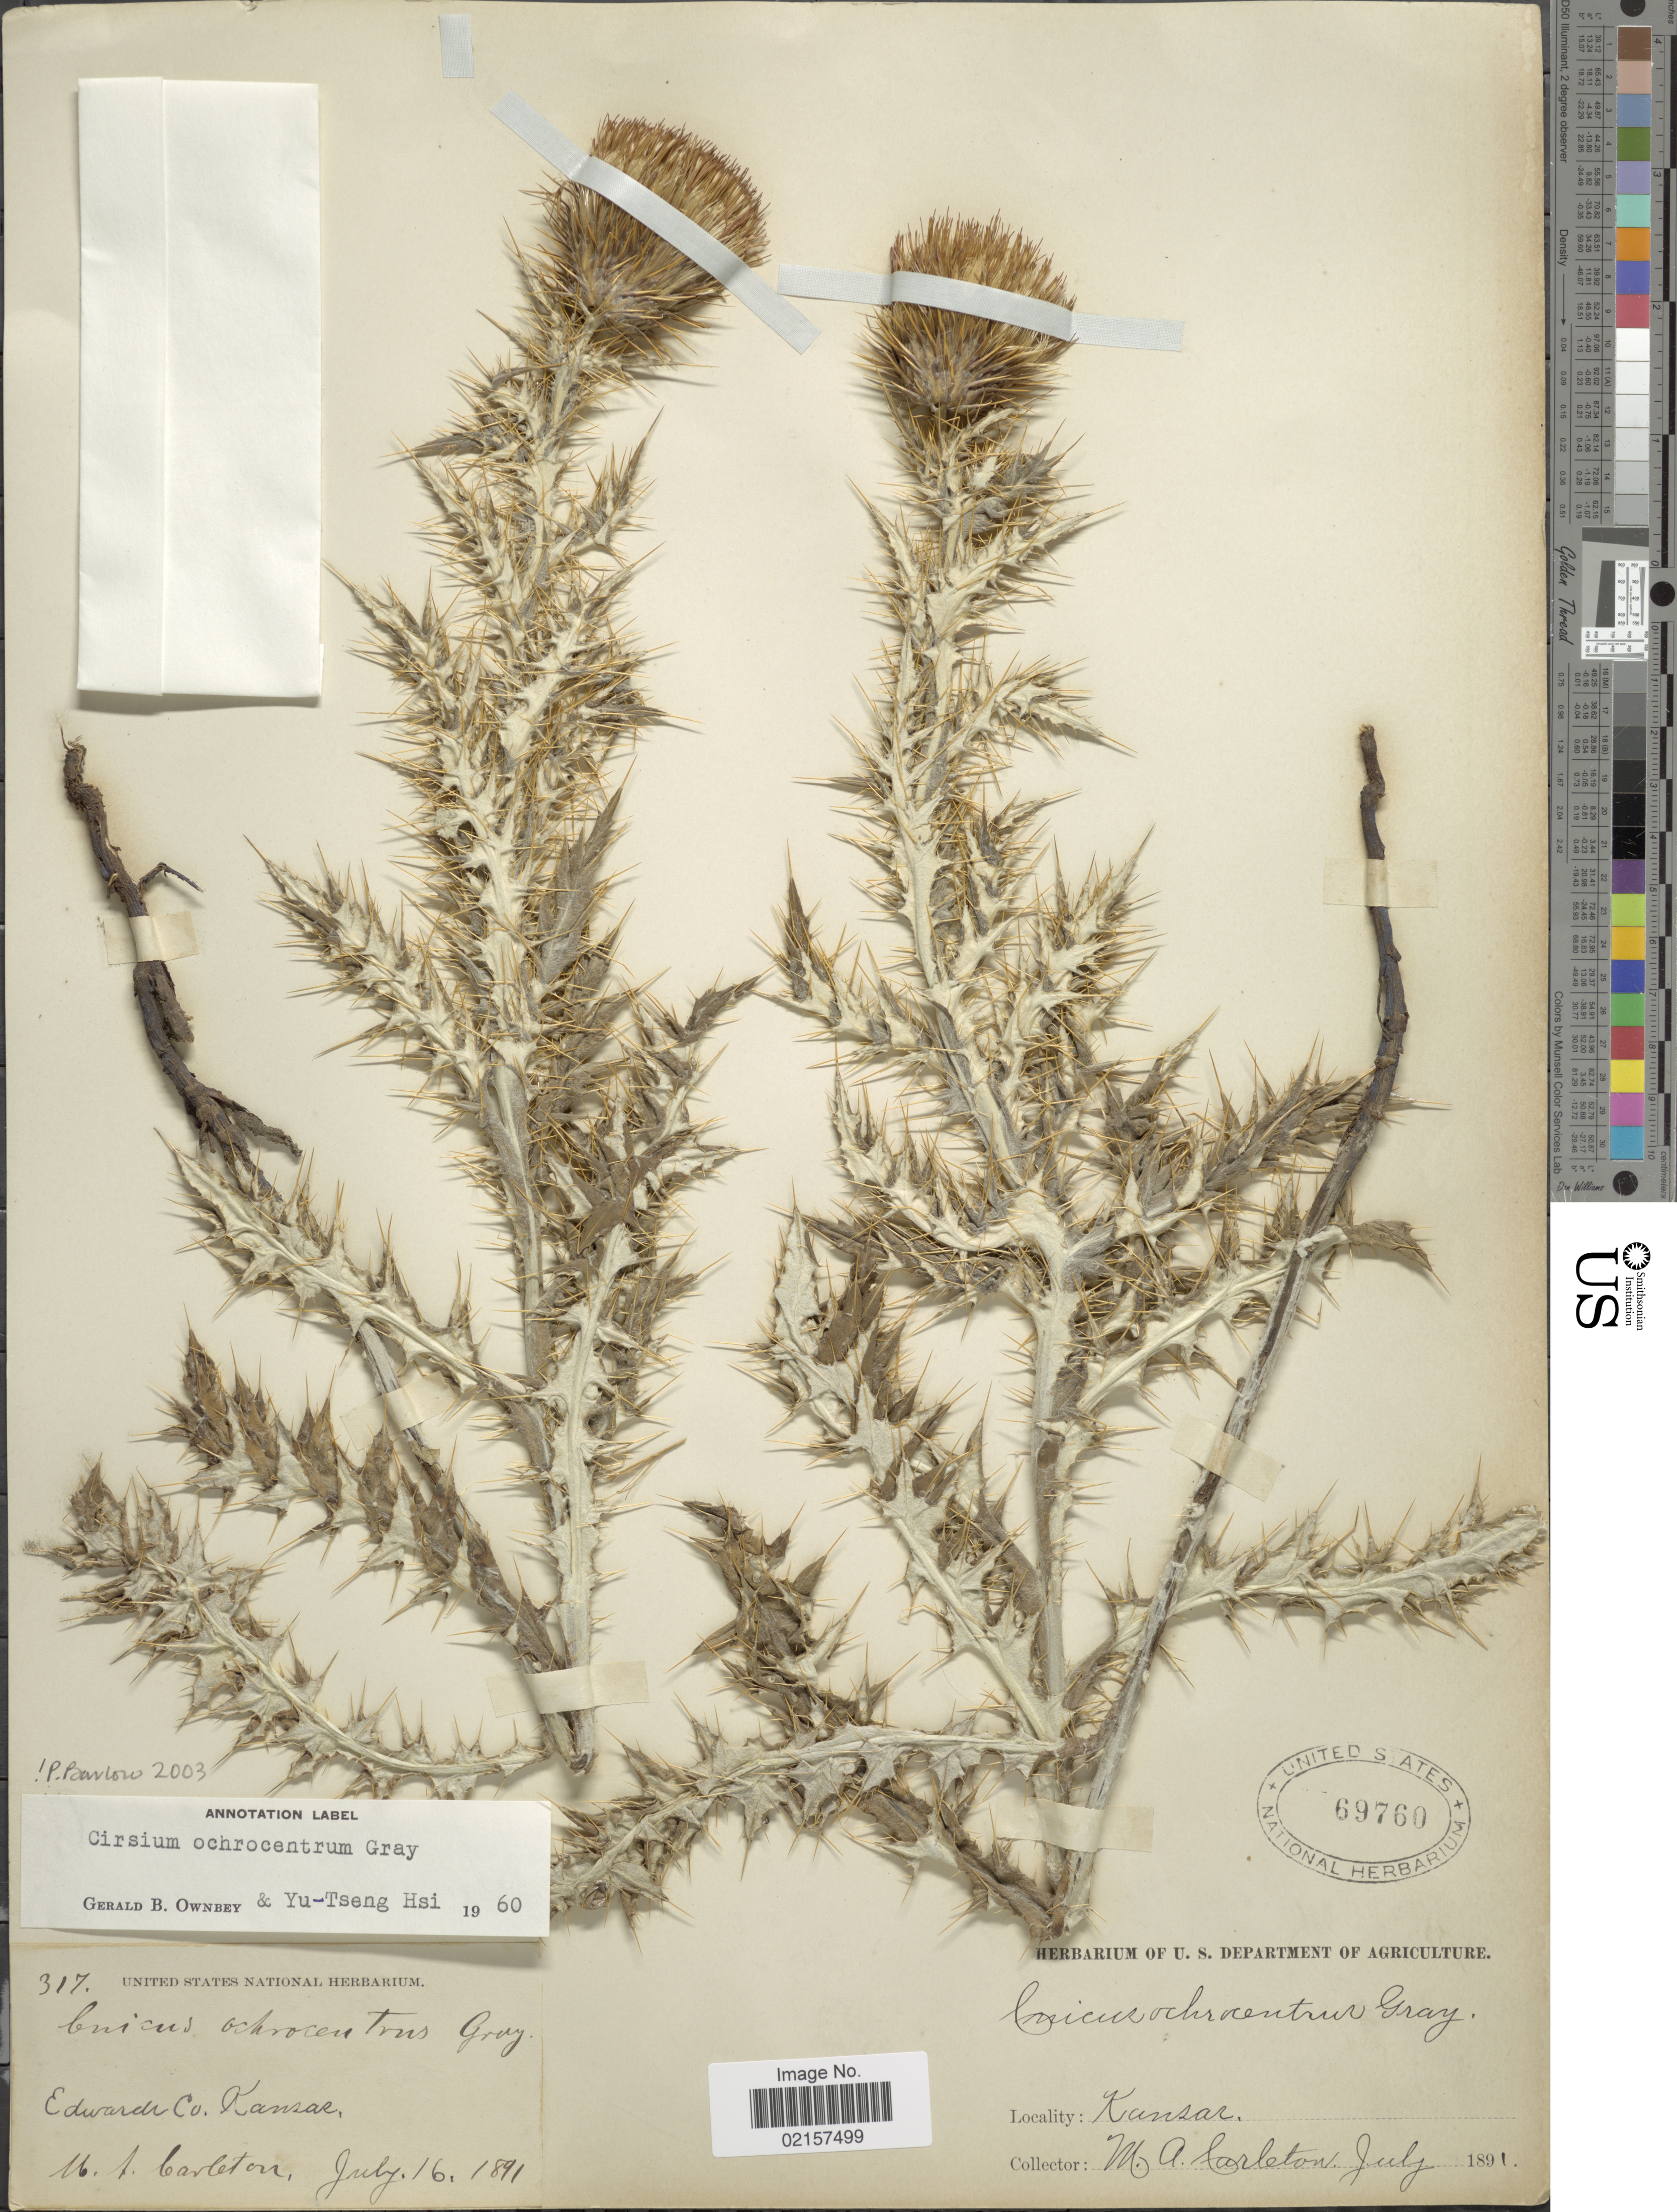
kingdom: Plantae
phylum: Tracheophyta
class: Magnoliopsida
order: Asterales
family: Asteraceae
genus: Cirsium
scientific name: Cirsium ochrocentrum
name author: A. Gray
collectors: M. A. Carleton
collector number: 317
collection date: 1891-07-16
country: United States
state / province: Kansas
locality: Edwards Co.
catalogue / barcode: US 69760